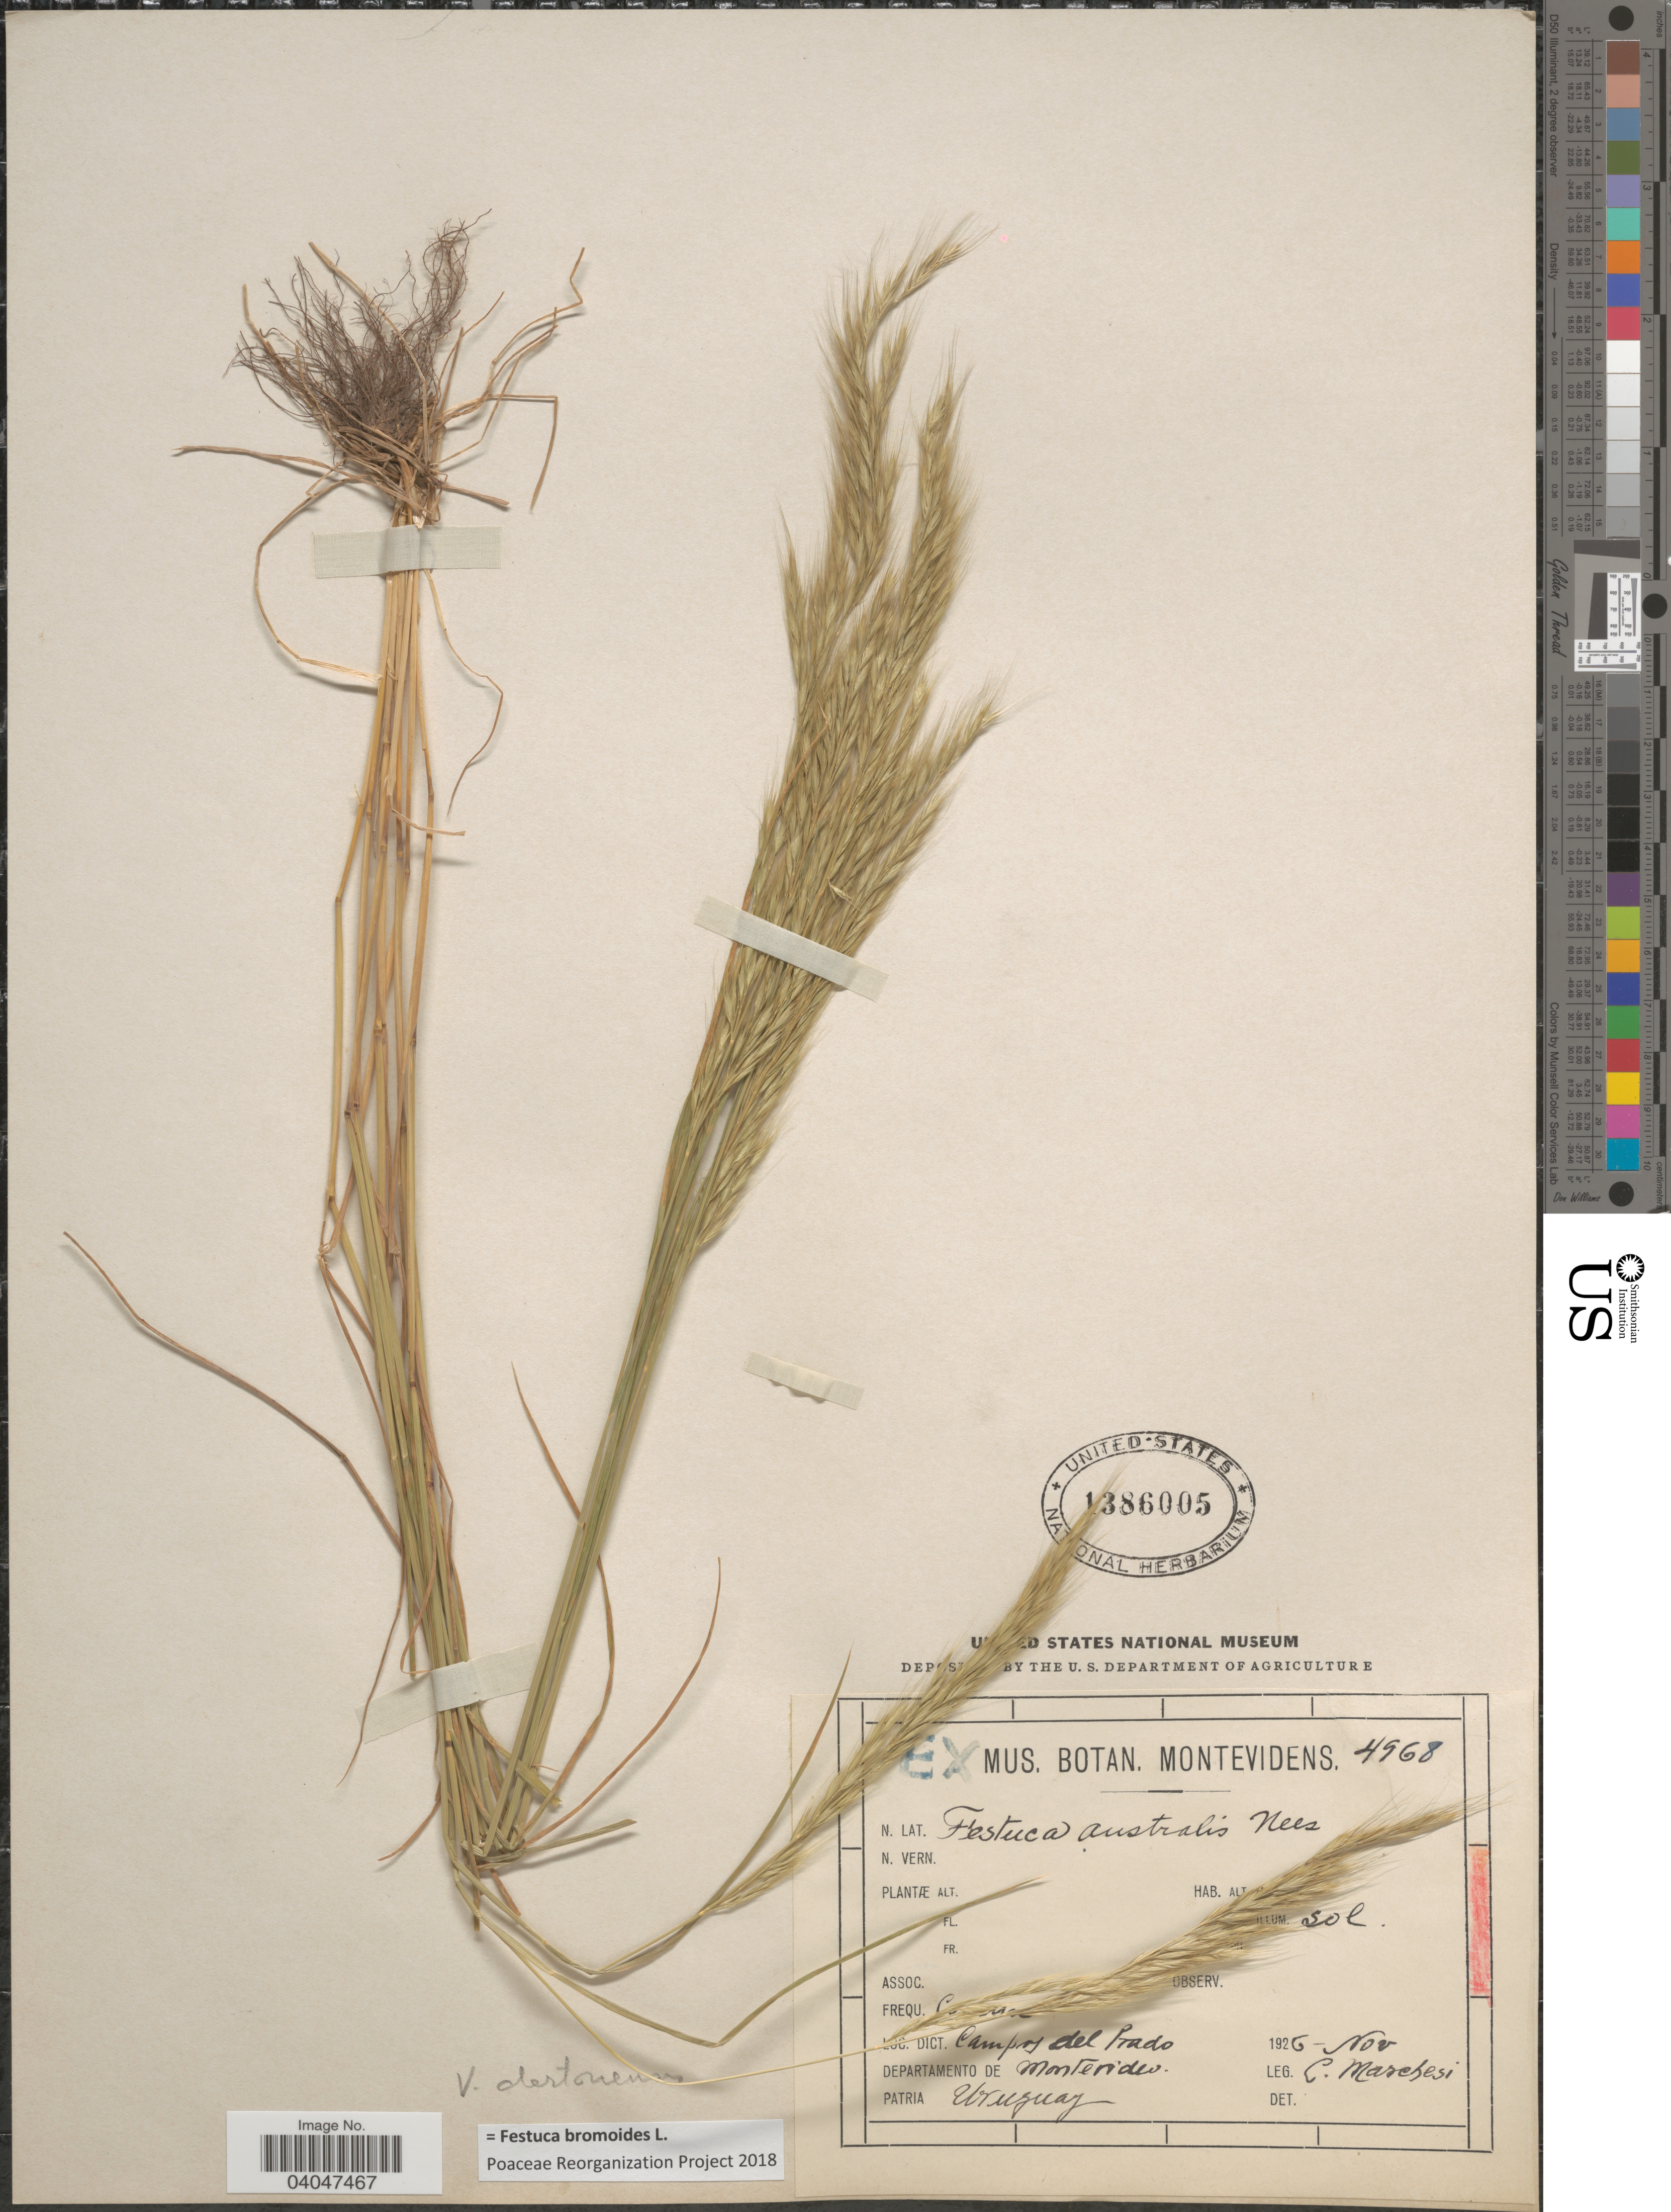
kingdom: Plantae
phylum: Tracheophyta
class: Liliopsida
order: Poales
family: Poaceae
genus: Festuca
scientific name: Festuca bromoides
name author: L.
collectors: C. Marchesi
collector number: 4968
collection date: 1926-11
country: Uruguay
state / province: Montevideo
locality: Dict. Campos del Prado. Departamento de Montevideo.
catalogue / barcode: US 1386005